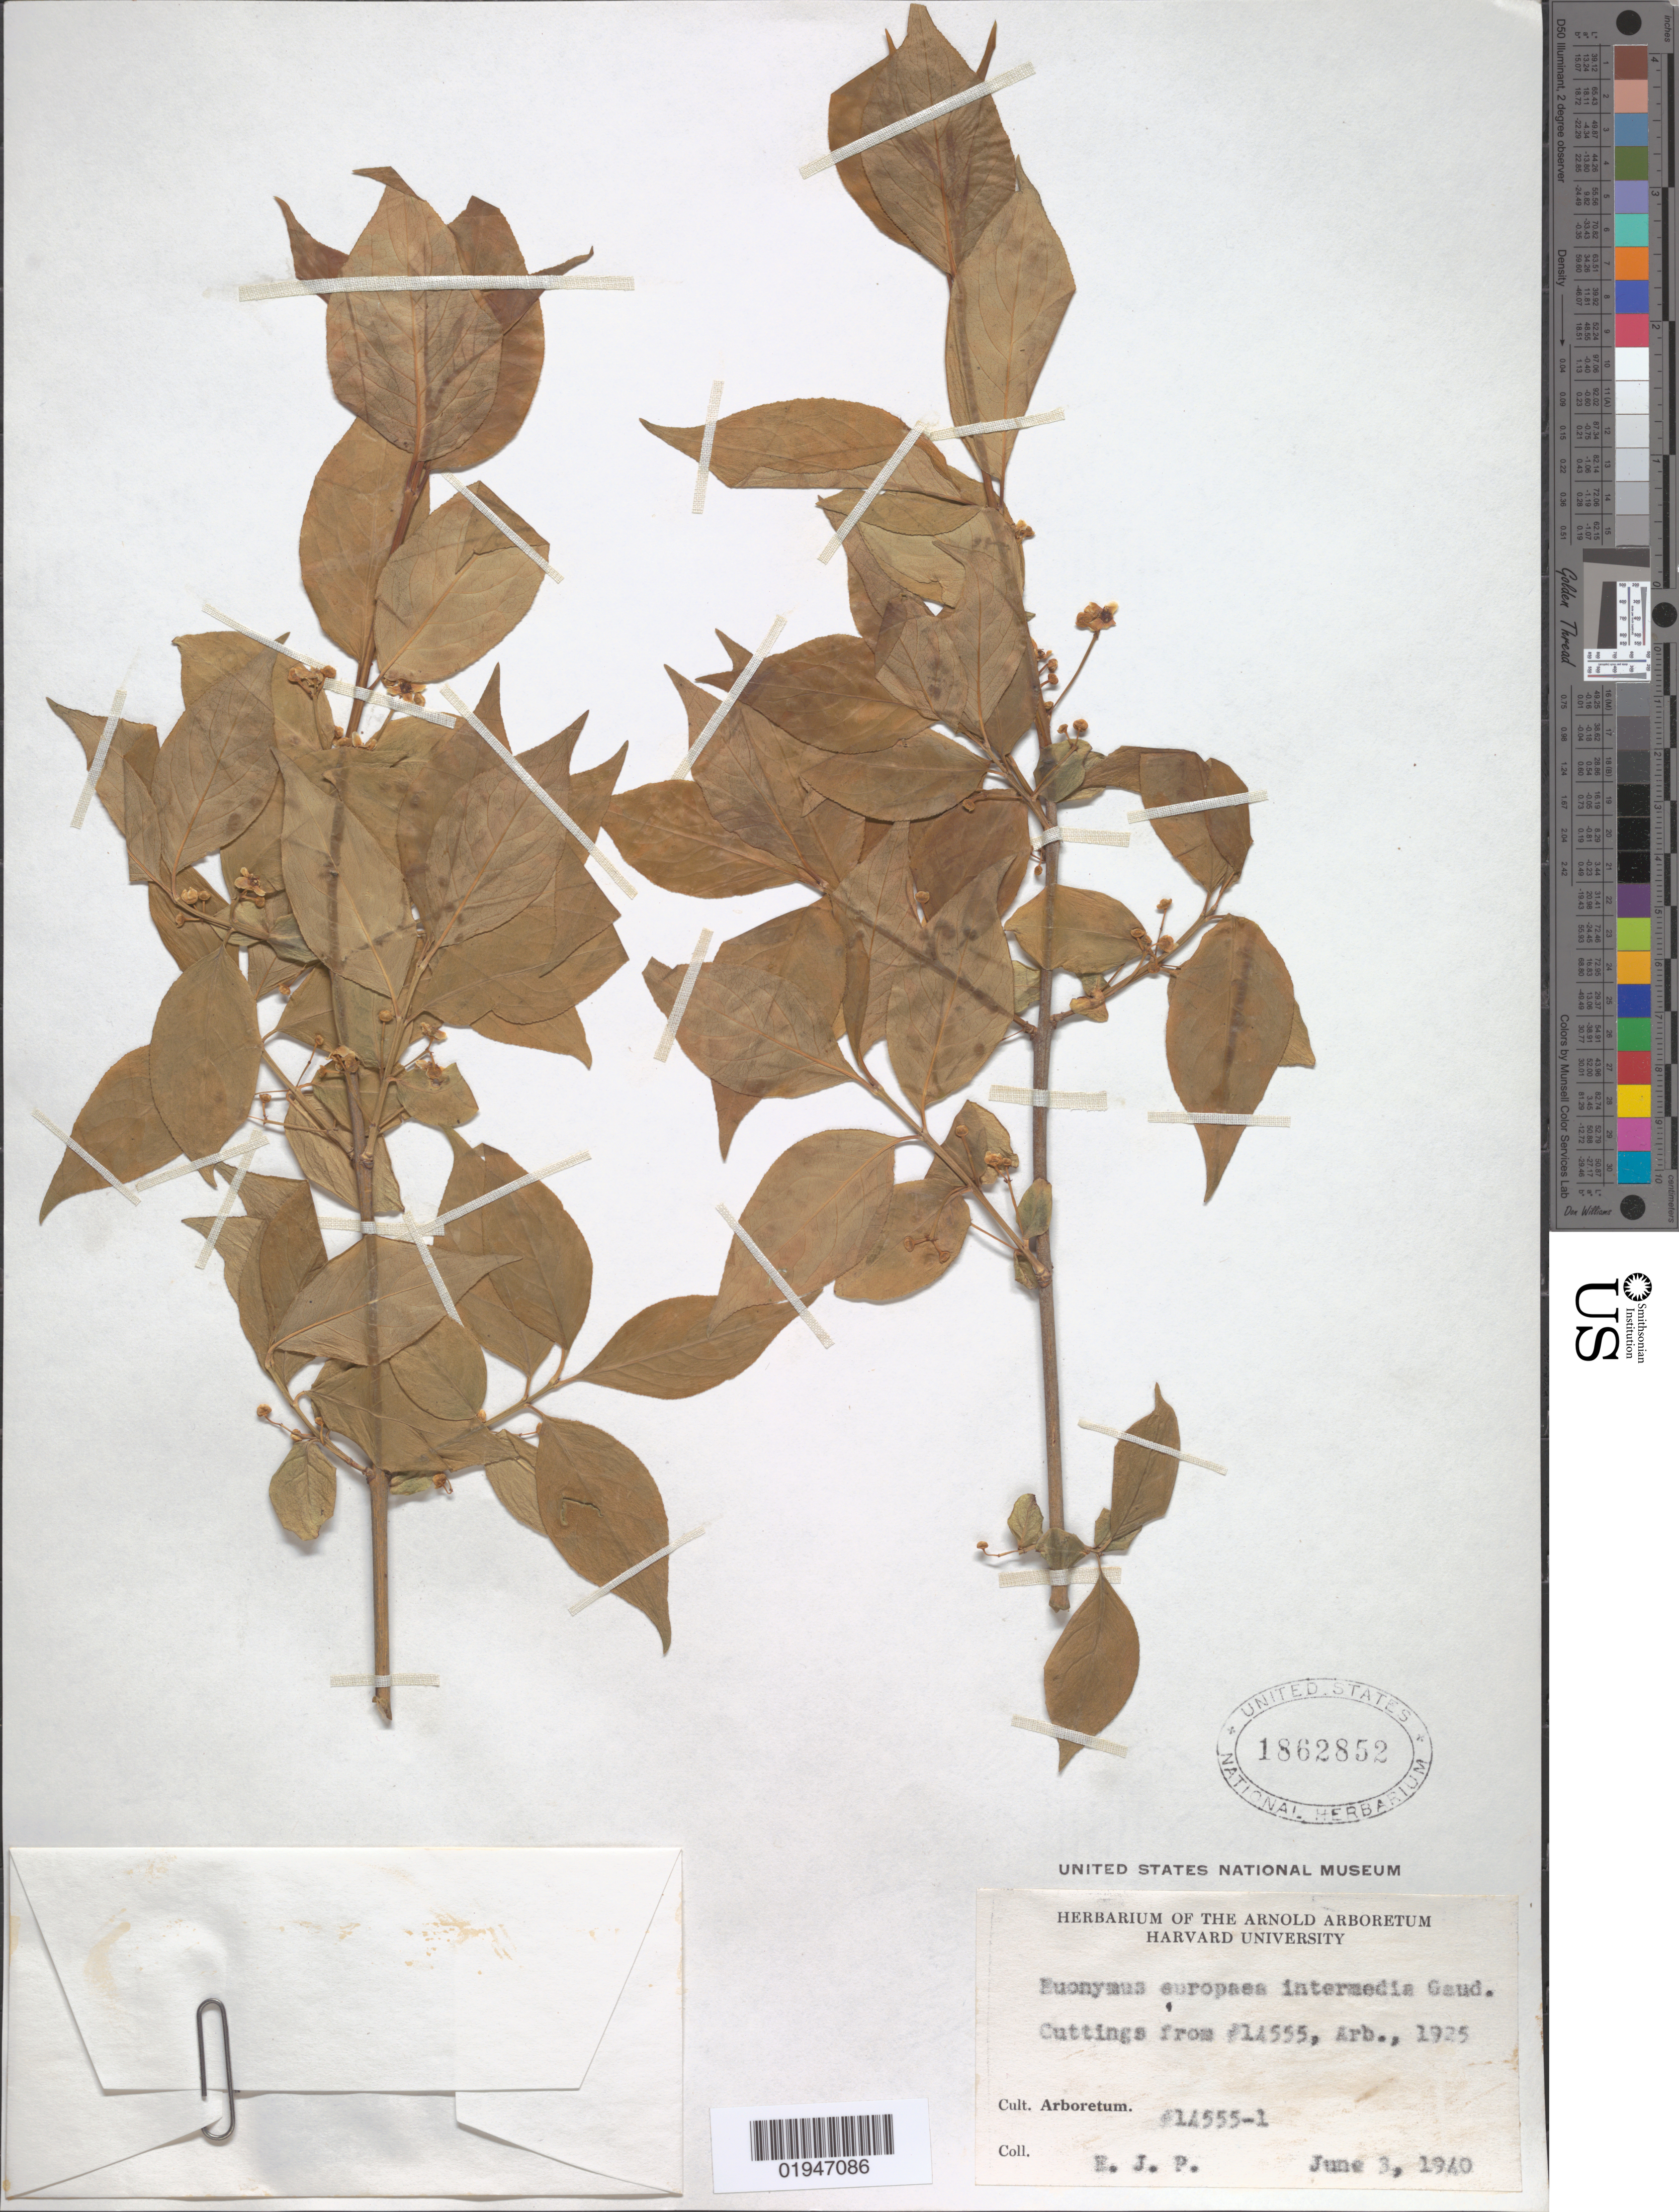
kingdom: Plantae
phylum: Tracheophyta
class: Magnoliopsida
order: Celastrales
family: Celastraceae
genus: Euonymus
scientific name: Euonymus europaeus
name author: L.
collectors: E. J. Palmer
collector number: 14555-1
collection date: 1940-06-03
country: United States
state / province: Massachusetts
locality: Harvard University, Cambridge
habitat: Cultivated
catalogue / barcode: US 1862852